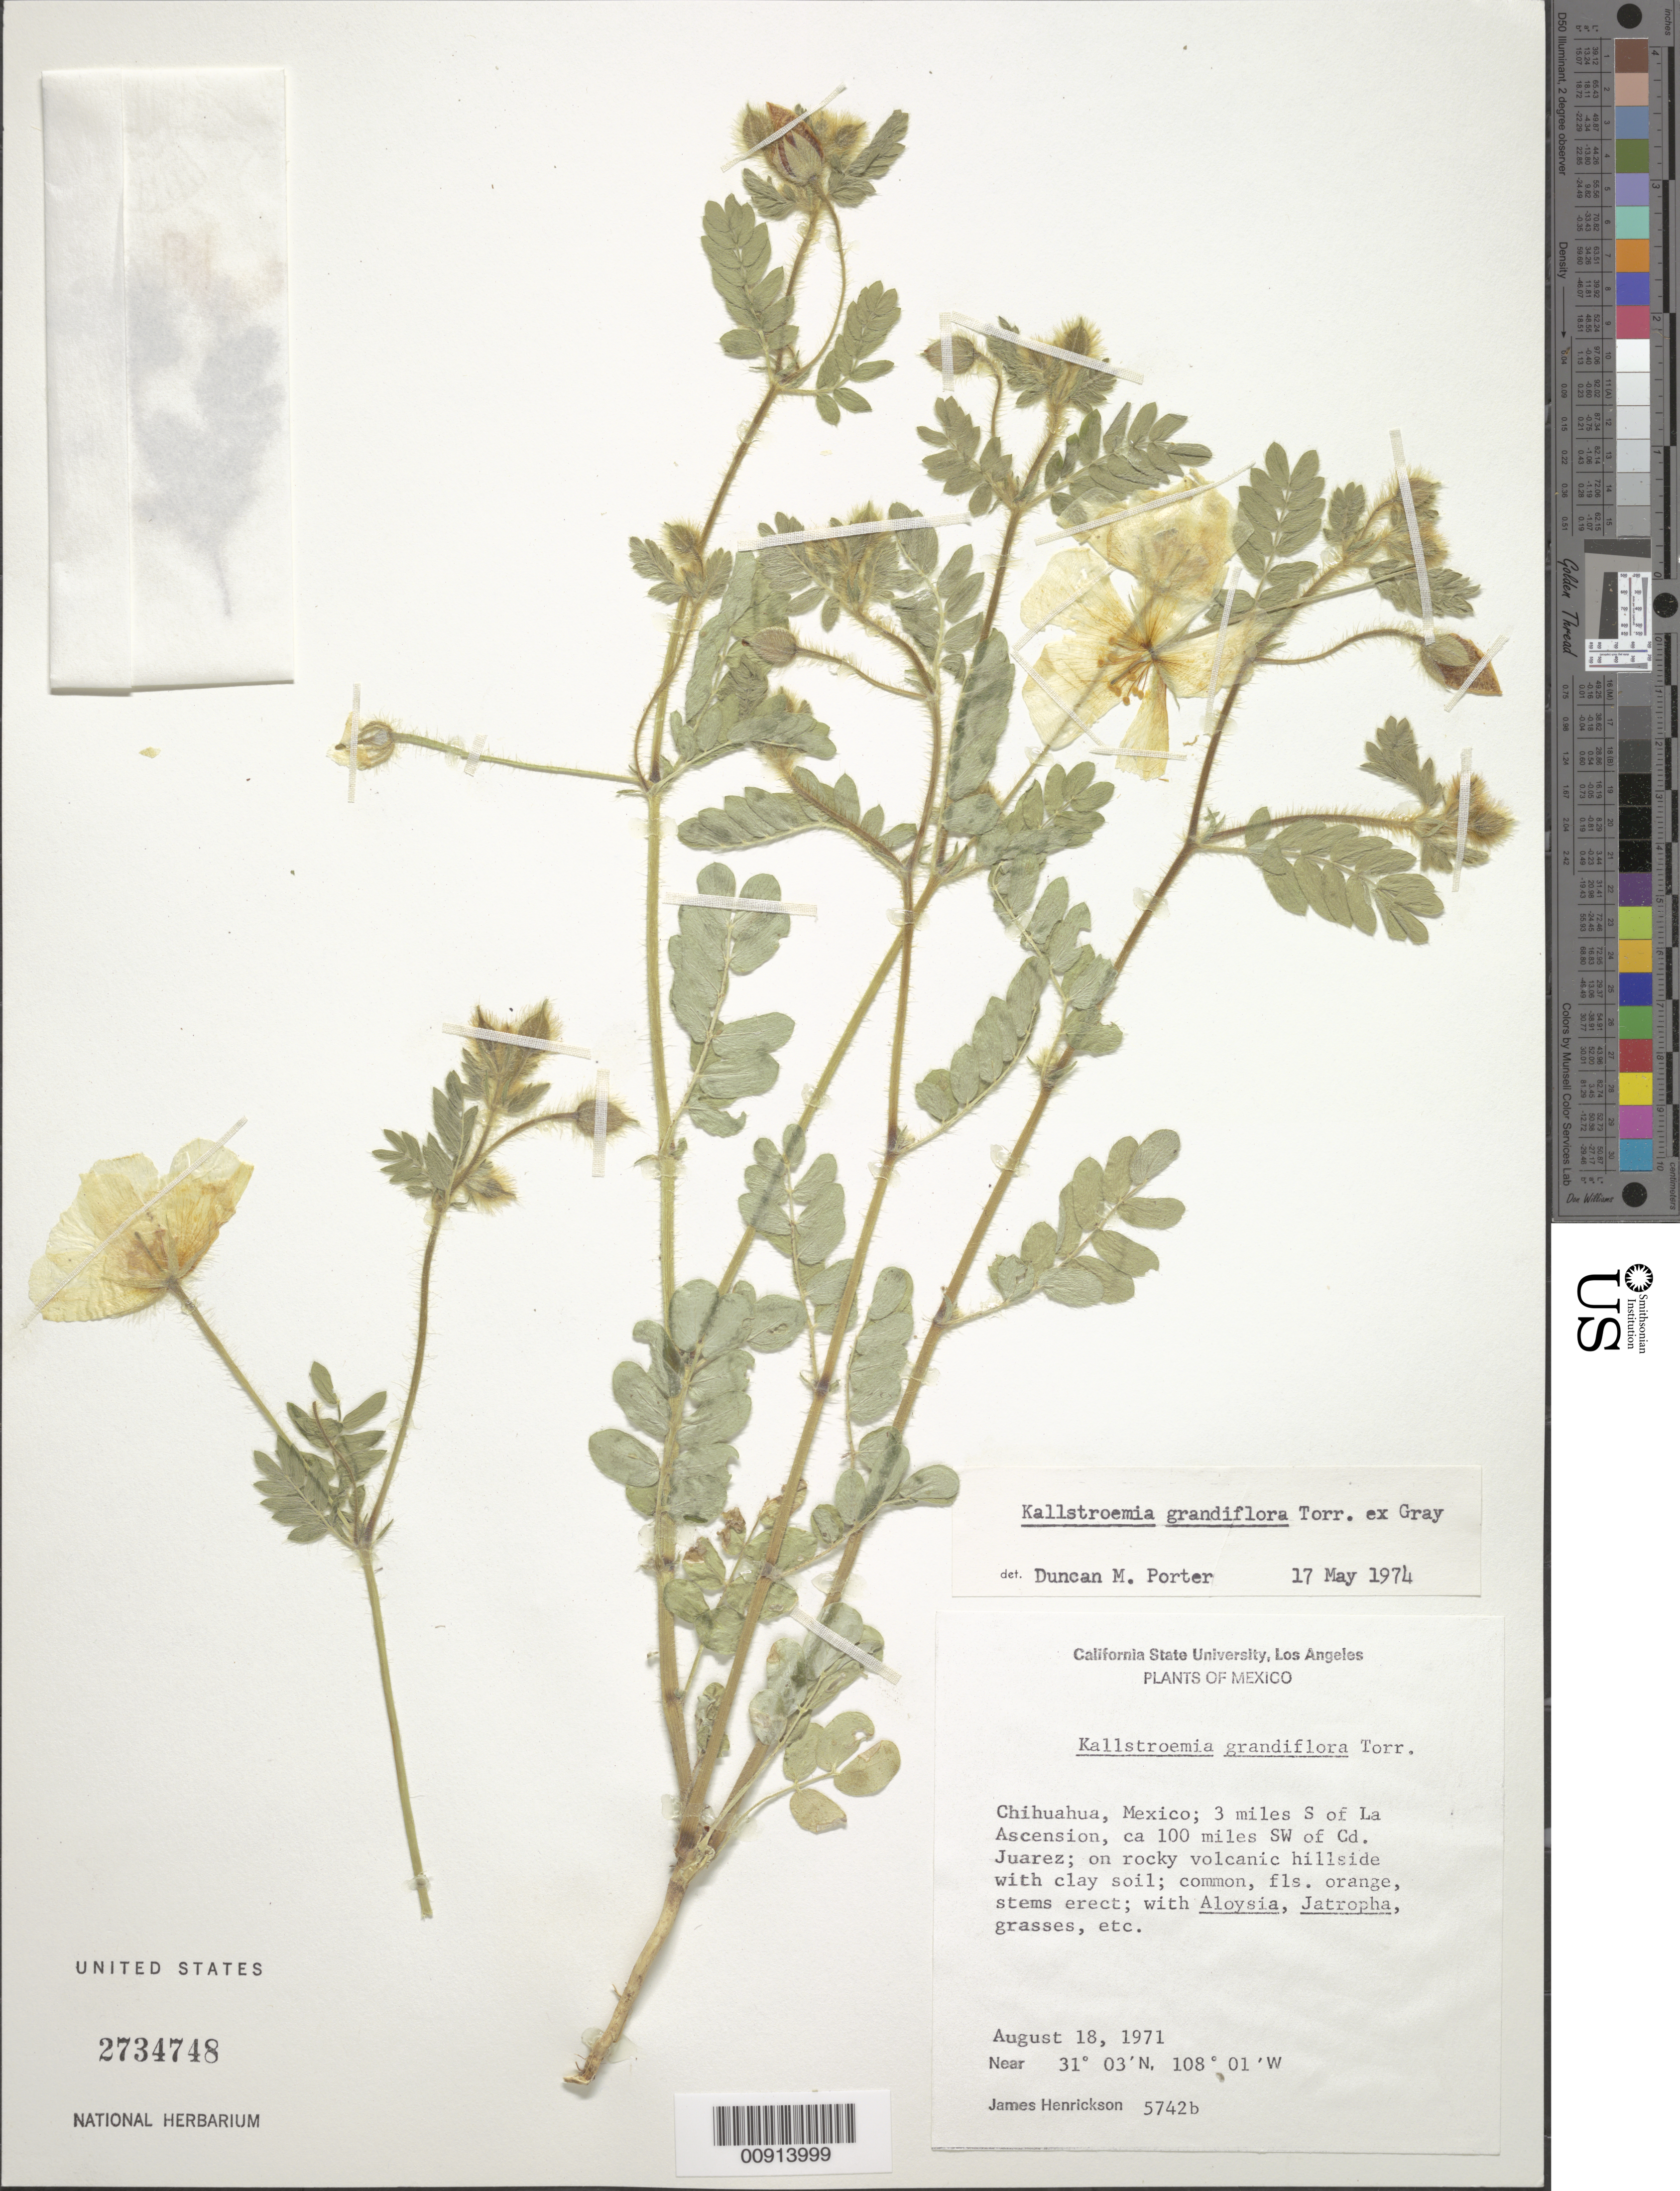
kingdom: Plantae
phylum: Tracheophyta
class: Magnoliopsida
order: Zygophyllales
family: Zygophyllaceae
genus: Kallstroemia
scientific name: Kallstroemia grandiflora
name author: Torr. ex A. Gray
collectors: J. Henrickson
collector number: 5742 b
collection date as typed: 18 Aug 1971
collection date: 1971-08-18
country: Mexico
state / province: Chihuahua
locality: Chihuahua: 3 miles S of La Ascensión, ca. 100 miles SW of Cd. Juárez.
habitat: On rocky volcanic hillside with clay soil; with Aloysia, Jatropha, grasses, etc.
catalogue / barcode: US 2734748